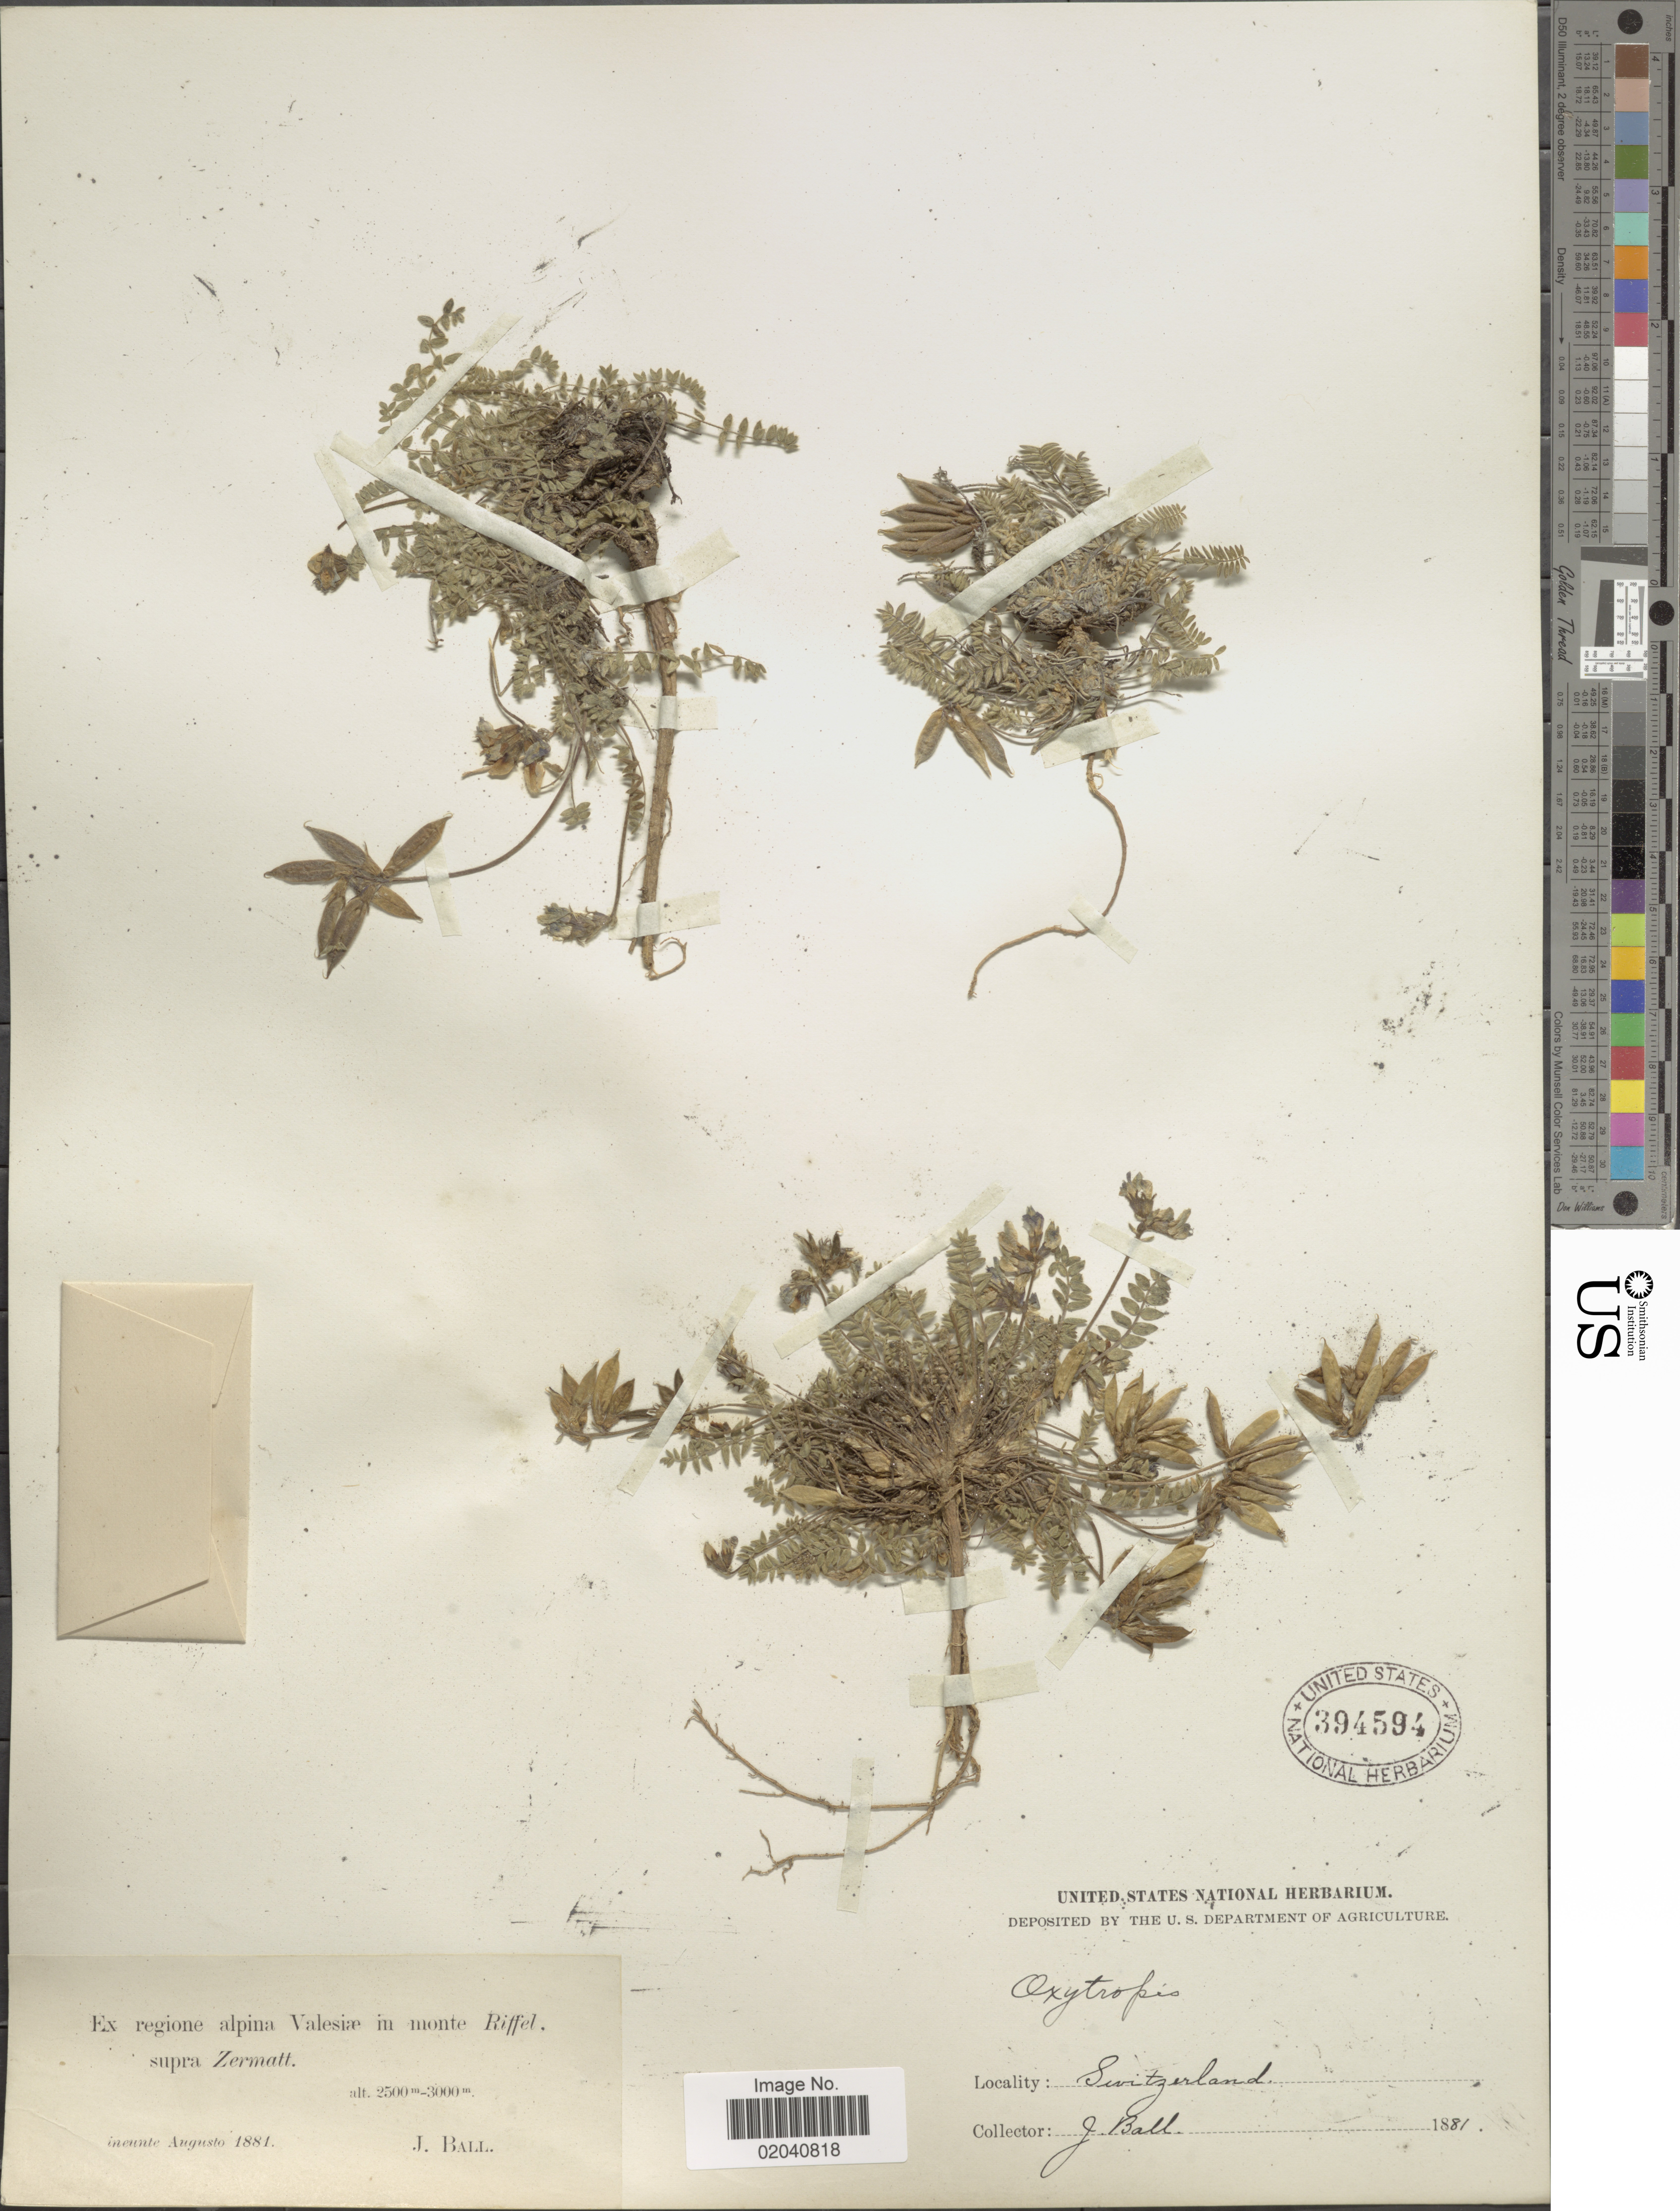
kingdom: Plantae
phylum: Tracheophyta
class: Magnoliopsida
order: Fabales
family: Fabaceae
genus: Oxytropis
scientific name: Oxytropis sp.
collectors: J. Ball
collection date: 1881-08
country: Switzerland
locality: Regione alpina Valesiæ in monte Riffel supra Zermatt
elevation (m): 2500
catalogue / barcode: US 394594